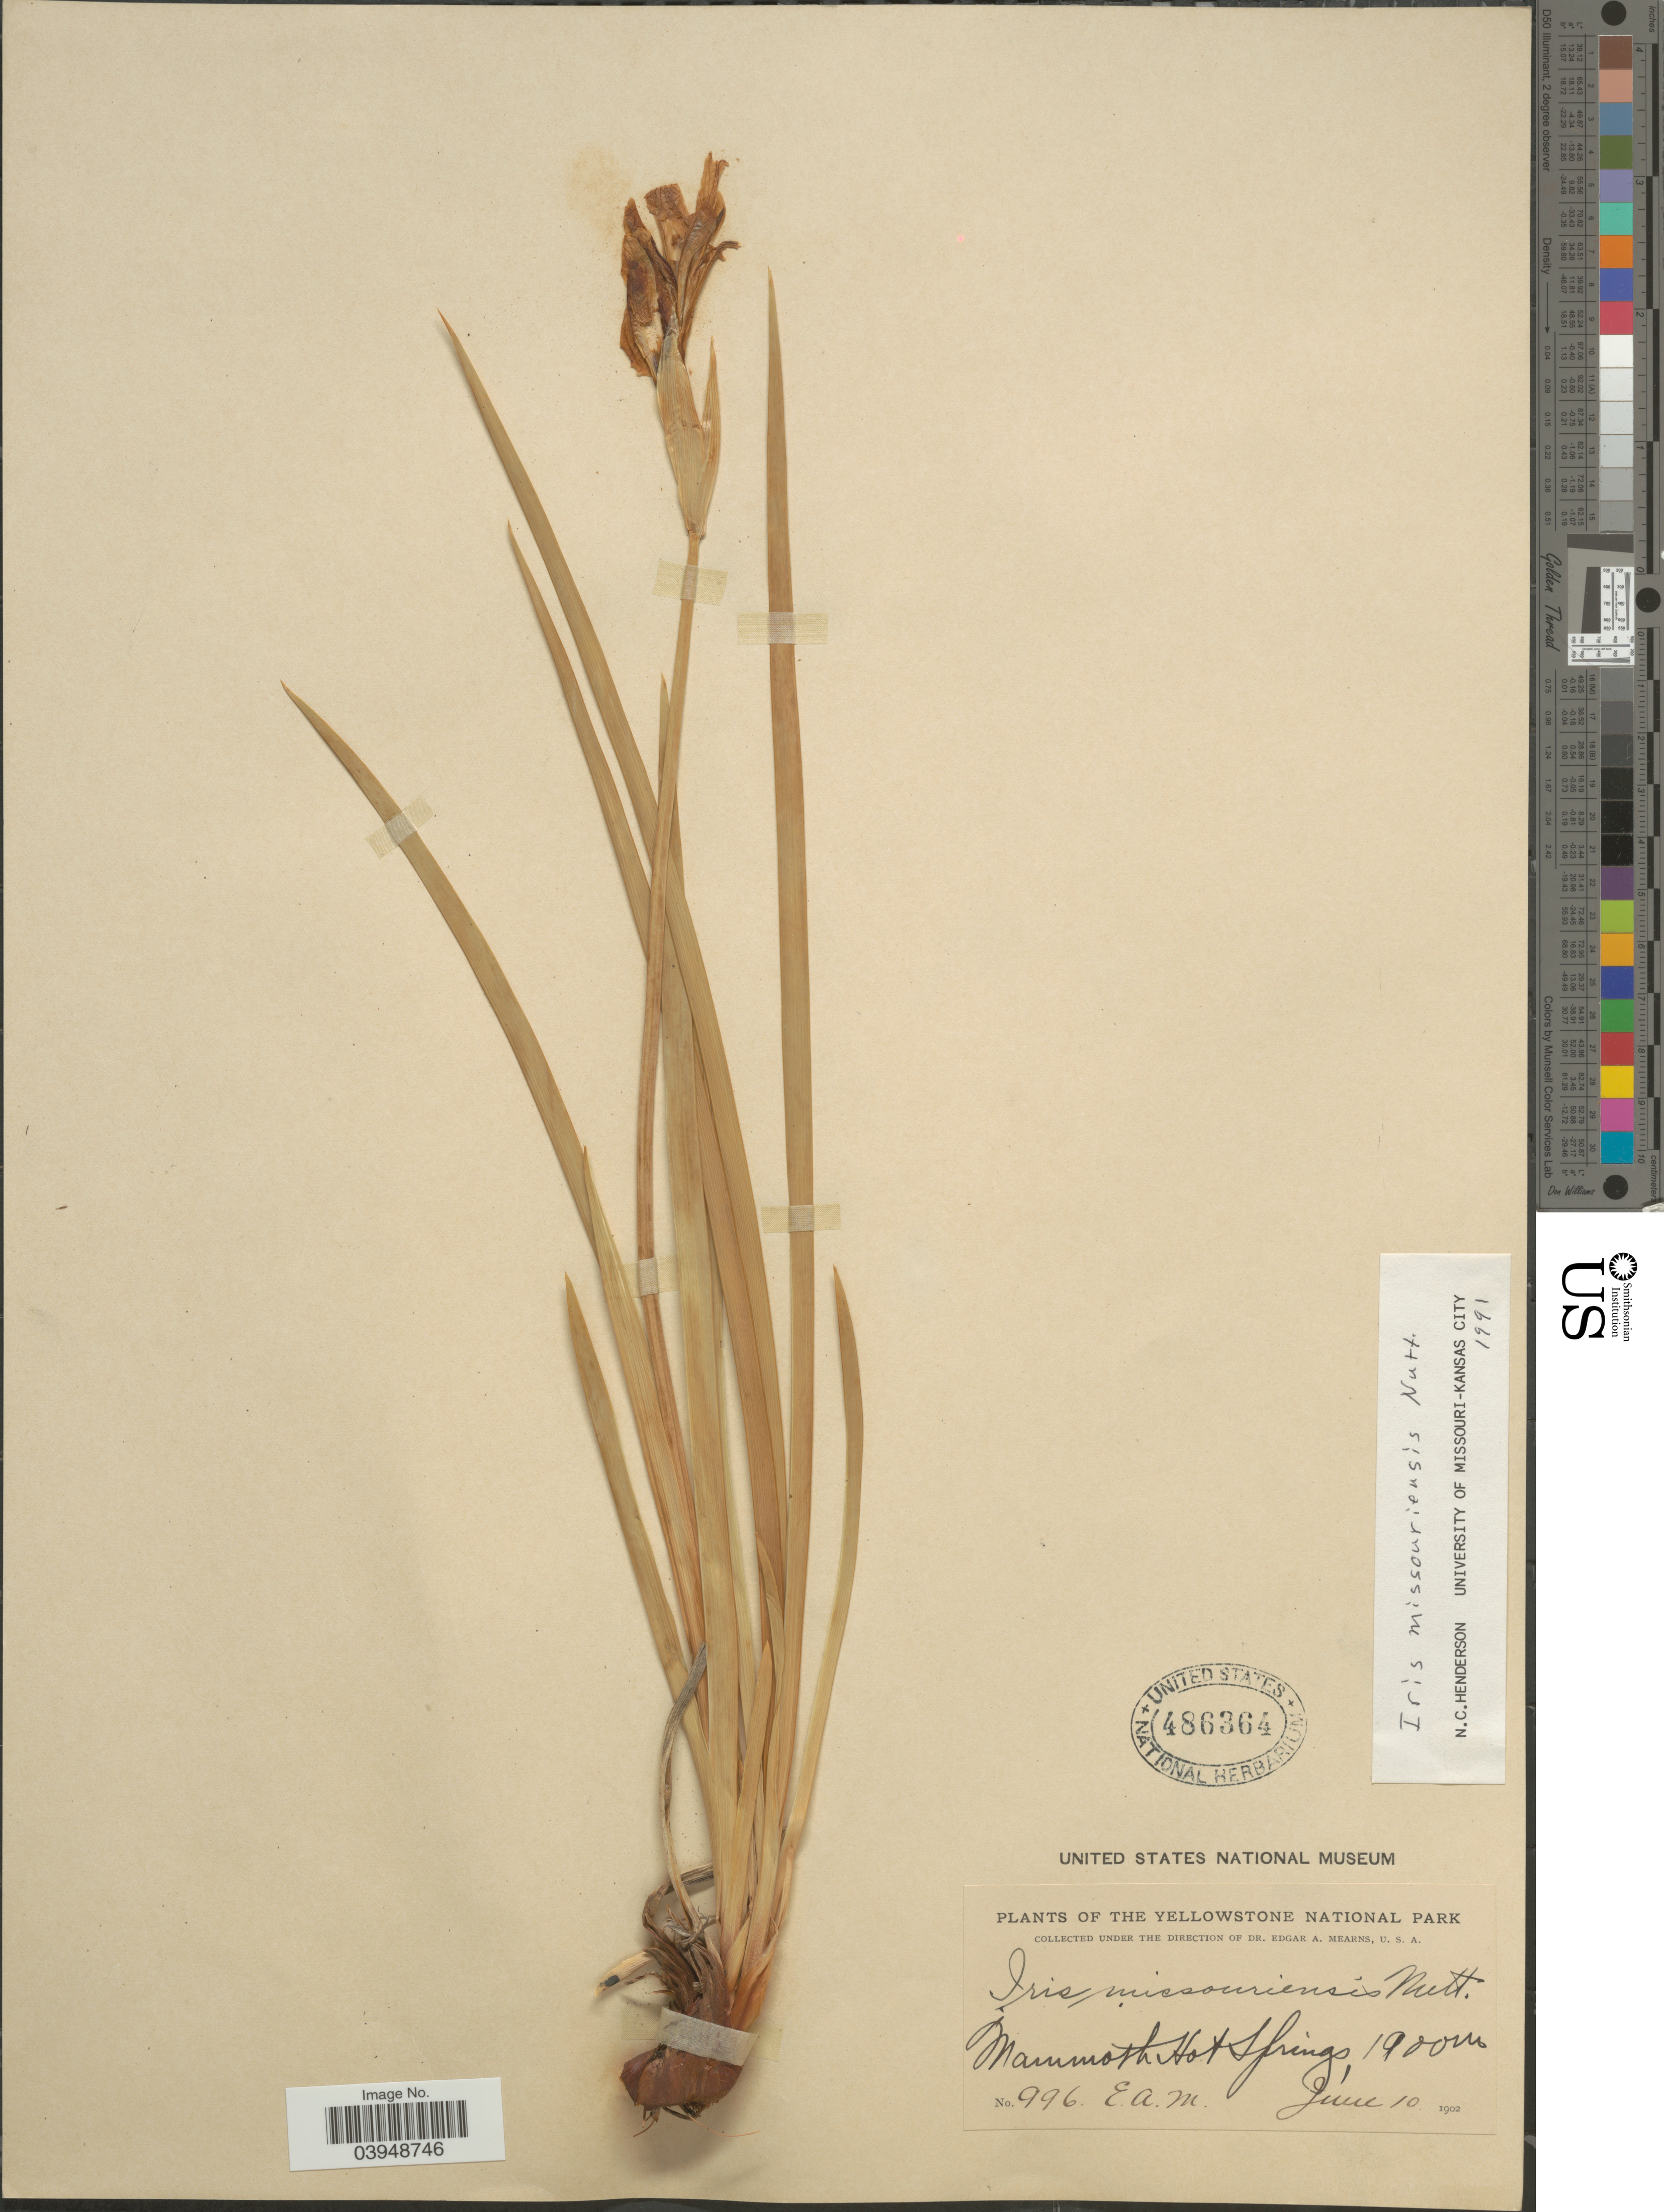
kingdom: Plantae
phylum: Tracheophyta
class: Liliopsida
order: Asparagales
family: Iridaceae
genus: Iris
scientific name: Iris missouriensis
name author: Nutt.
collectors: E. A. Mearns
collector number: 996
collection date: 1902-06-10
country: United States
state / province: Wyoming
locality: The Yellowstone National Park. Mammoth Hot Springs.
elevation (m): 1900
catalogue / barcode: US 486364